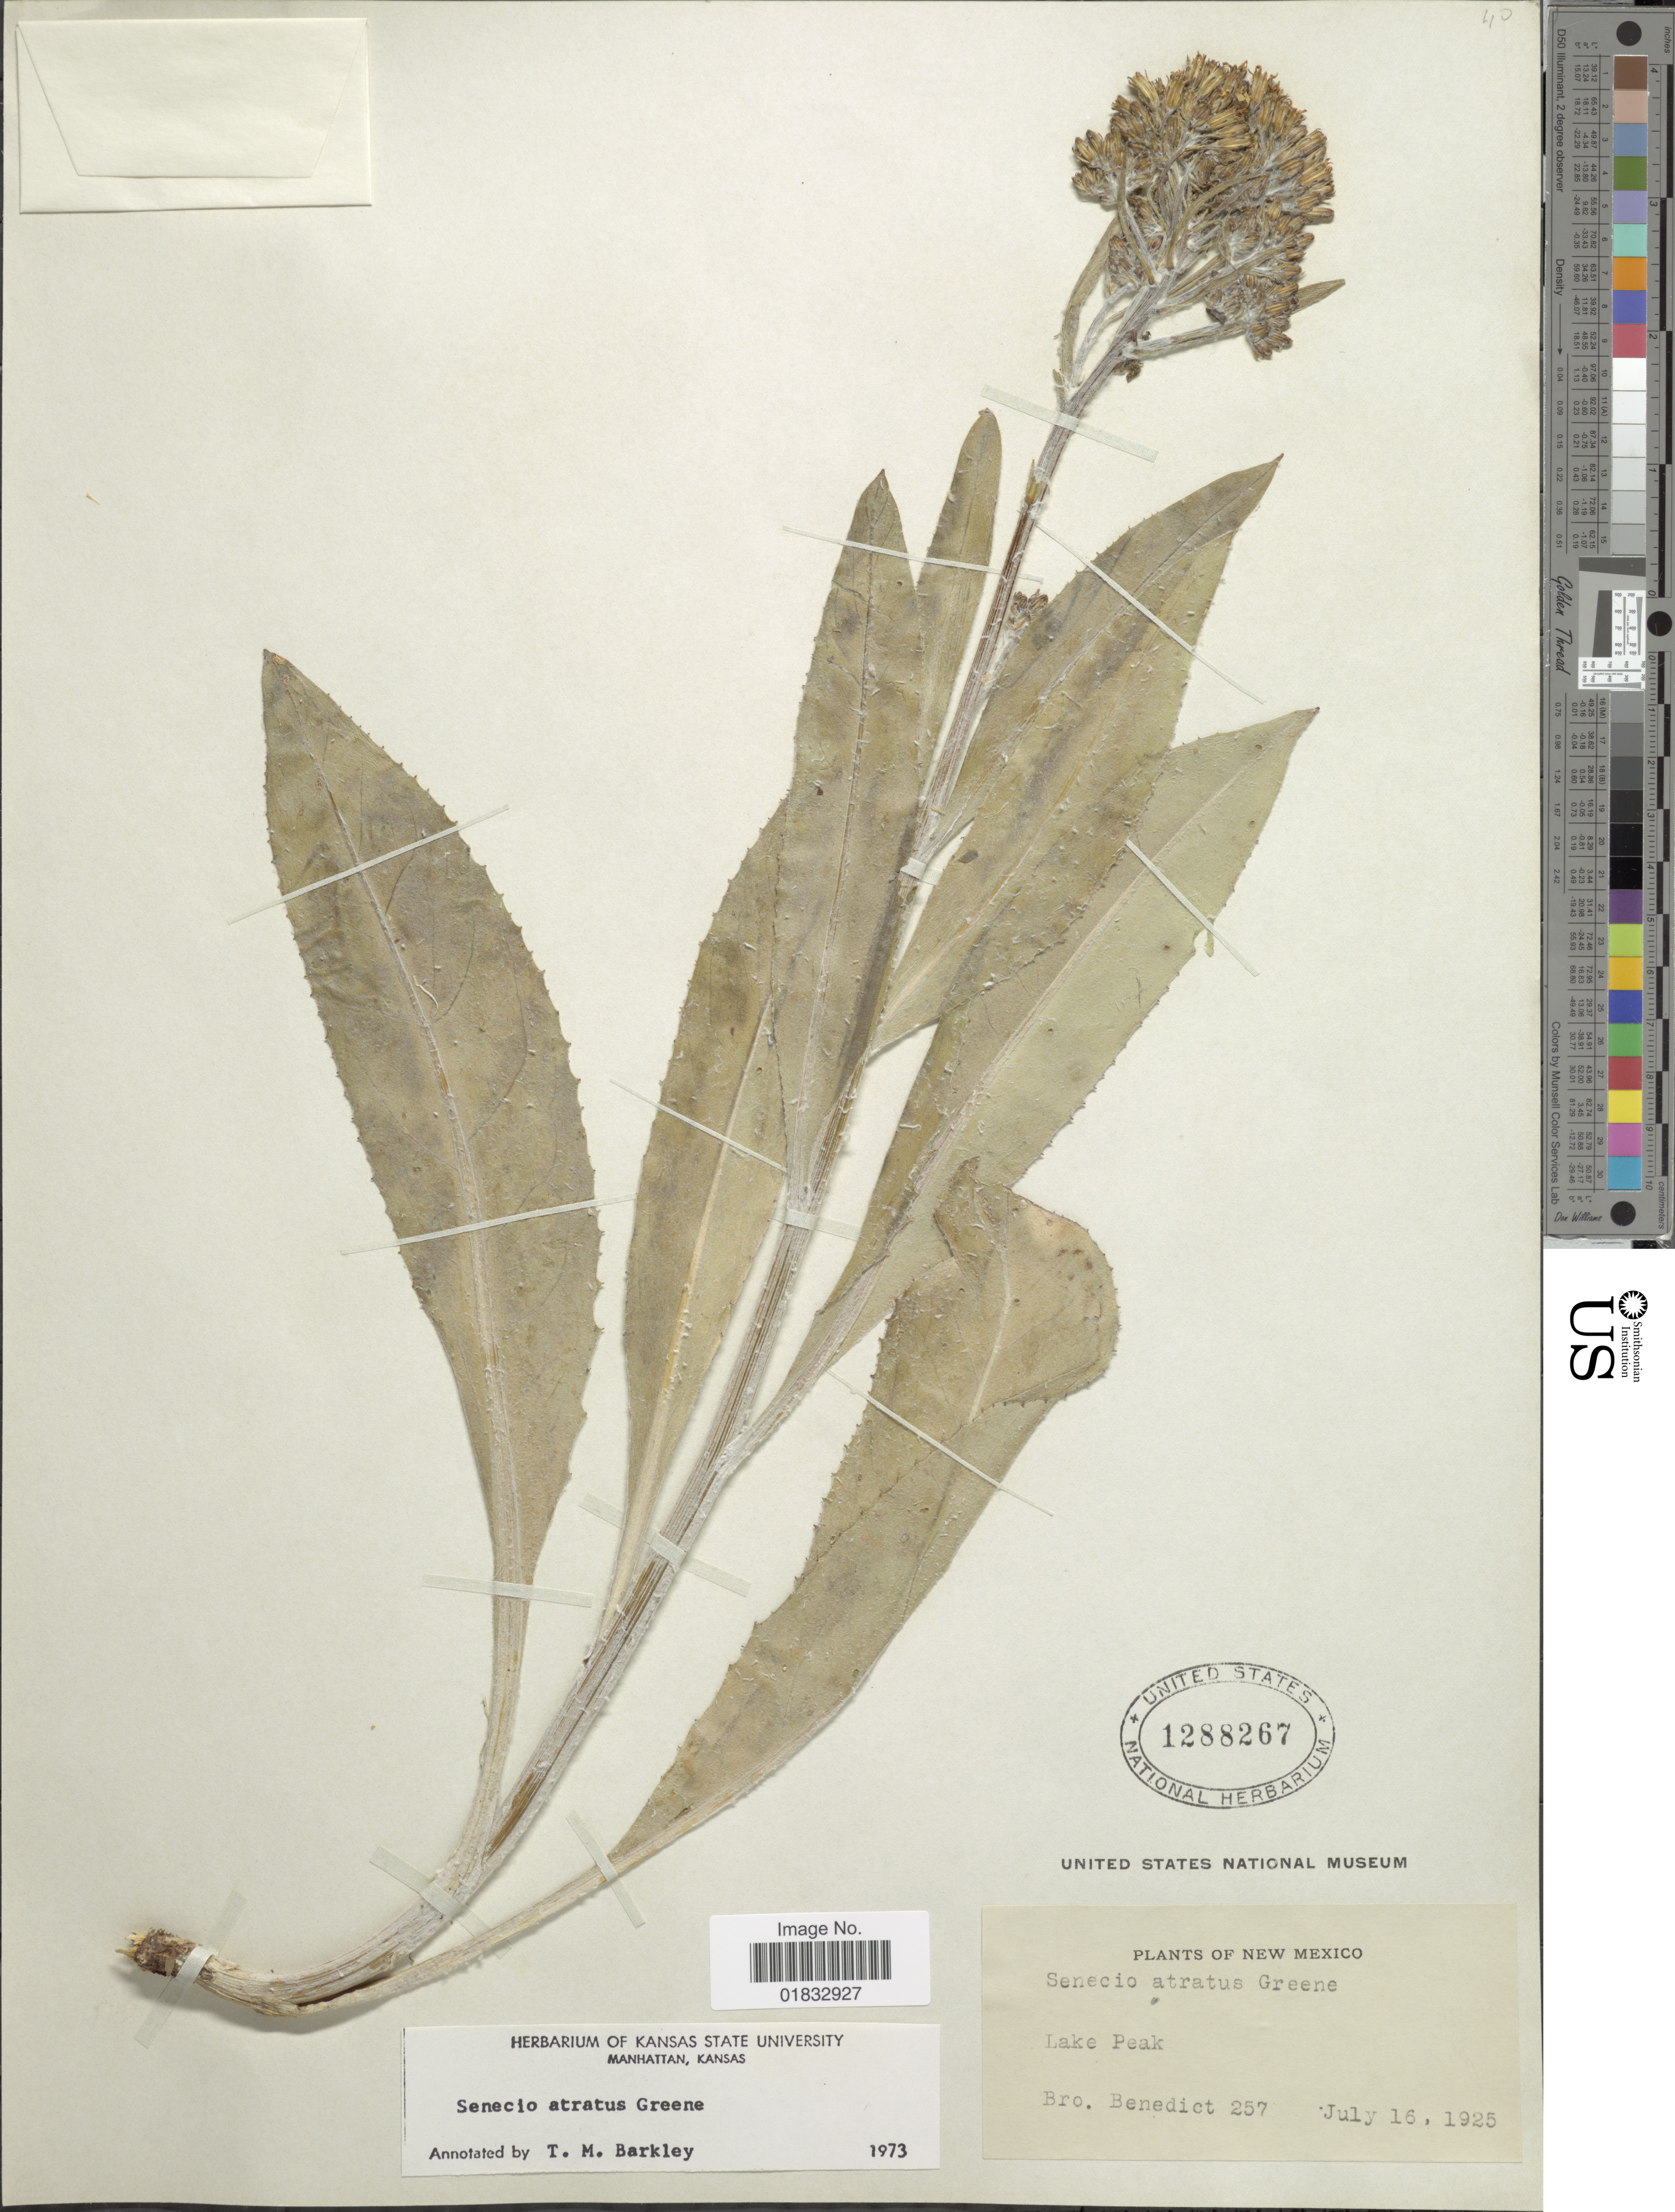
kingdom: Plantae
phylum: Tracheophyta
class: Magnoliopsida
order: Asterales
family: Asteraceae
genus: Senecio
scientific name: Senecio atratus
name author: Greene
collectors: Bro. A. Benedict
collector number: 257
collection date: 1925-07-16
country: United States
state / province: New Mexico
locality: Lake Peak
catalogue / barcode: US 1288267